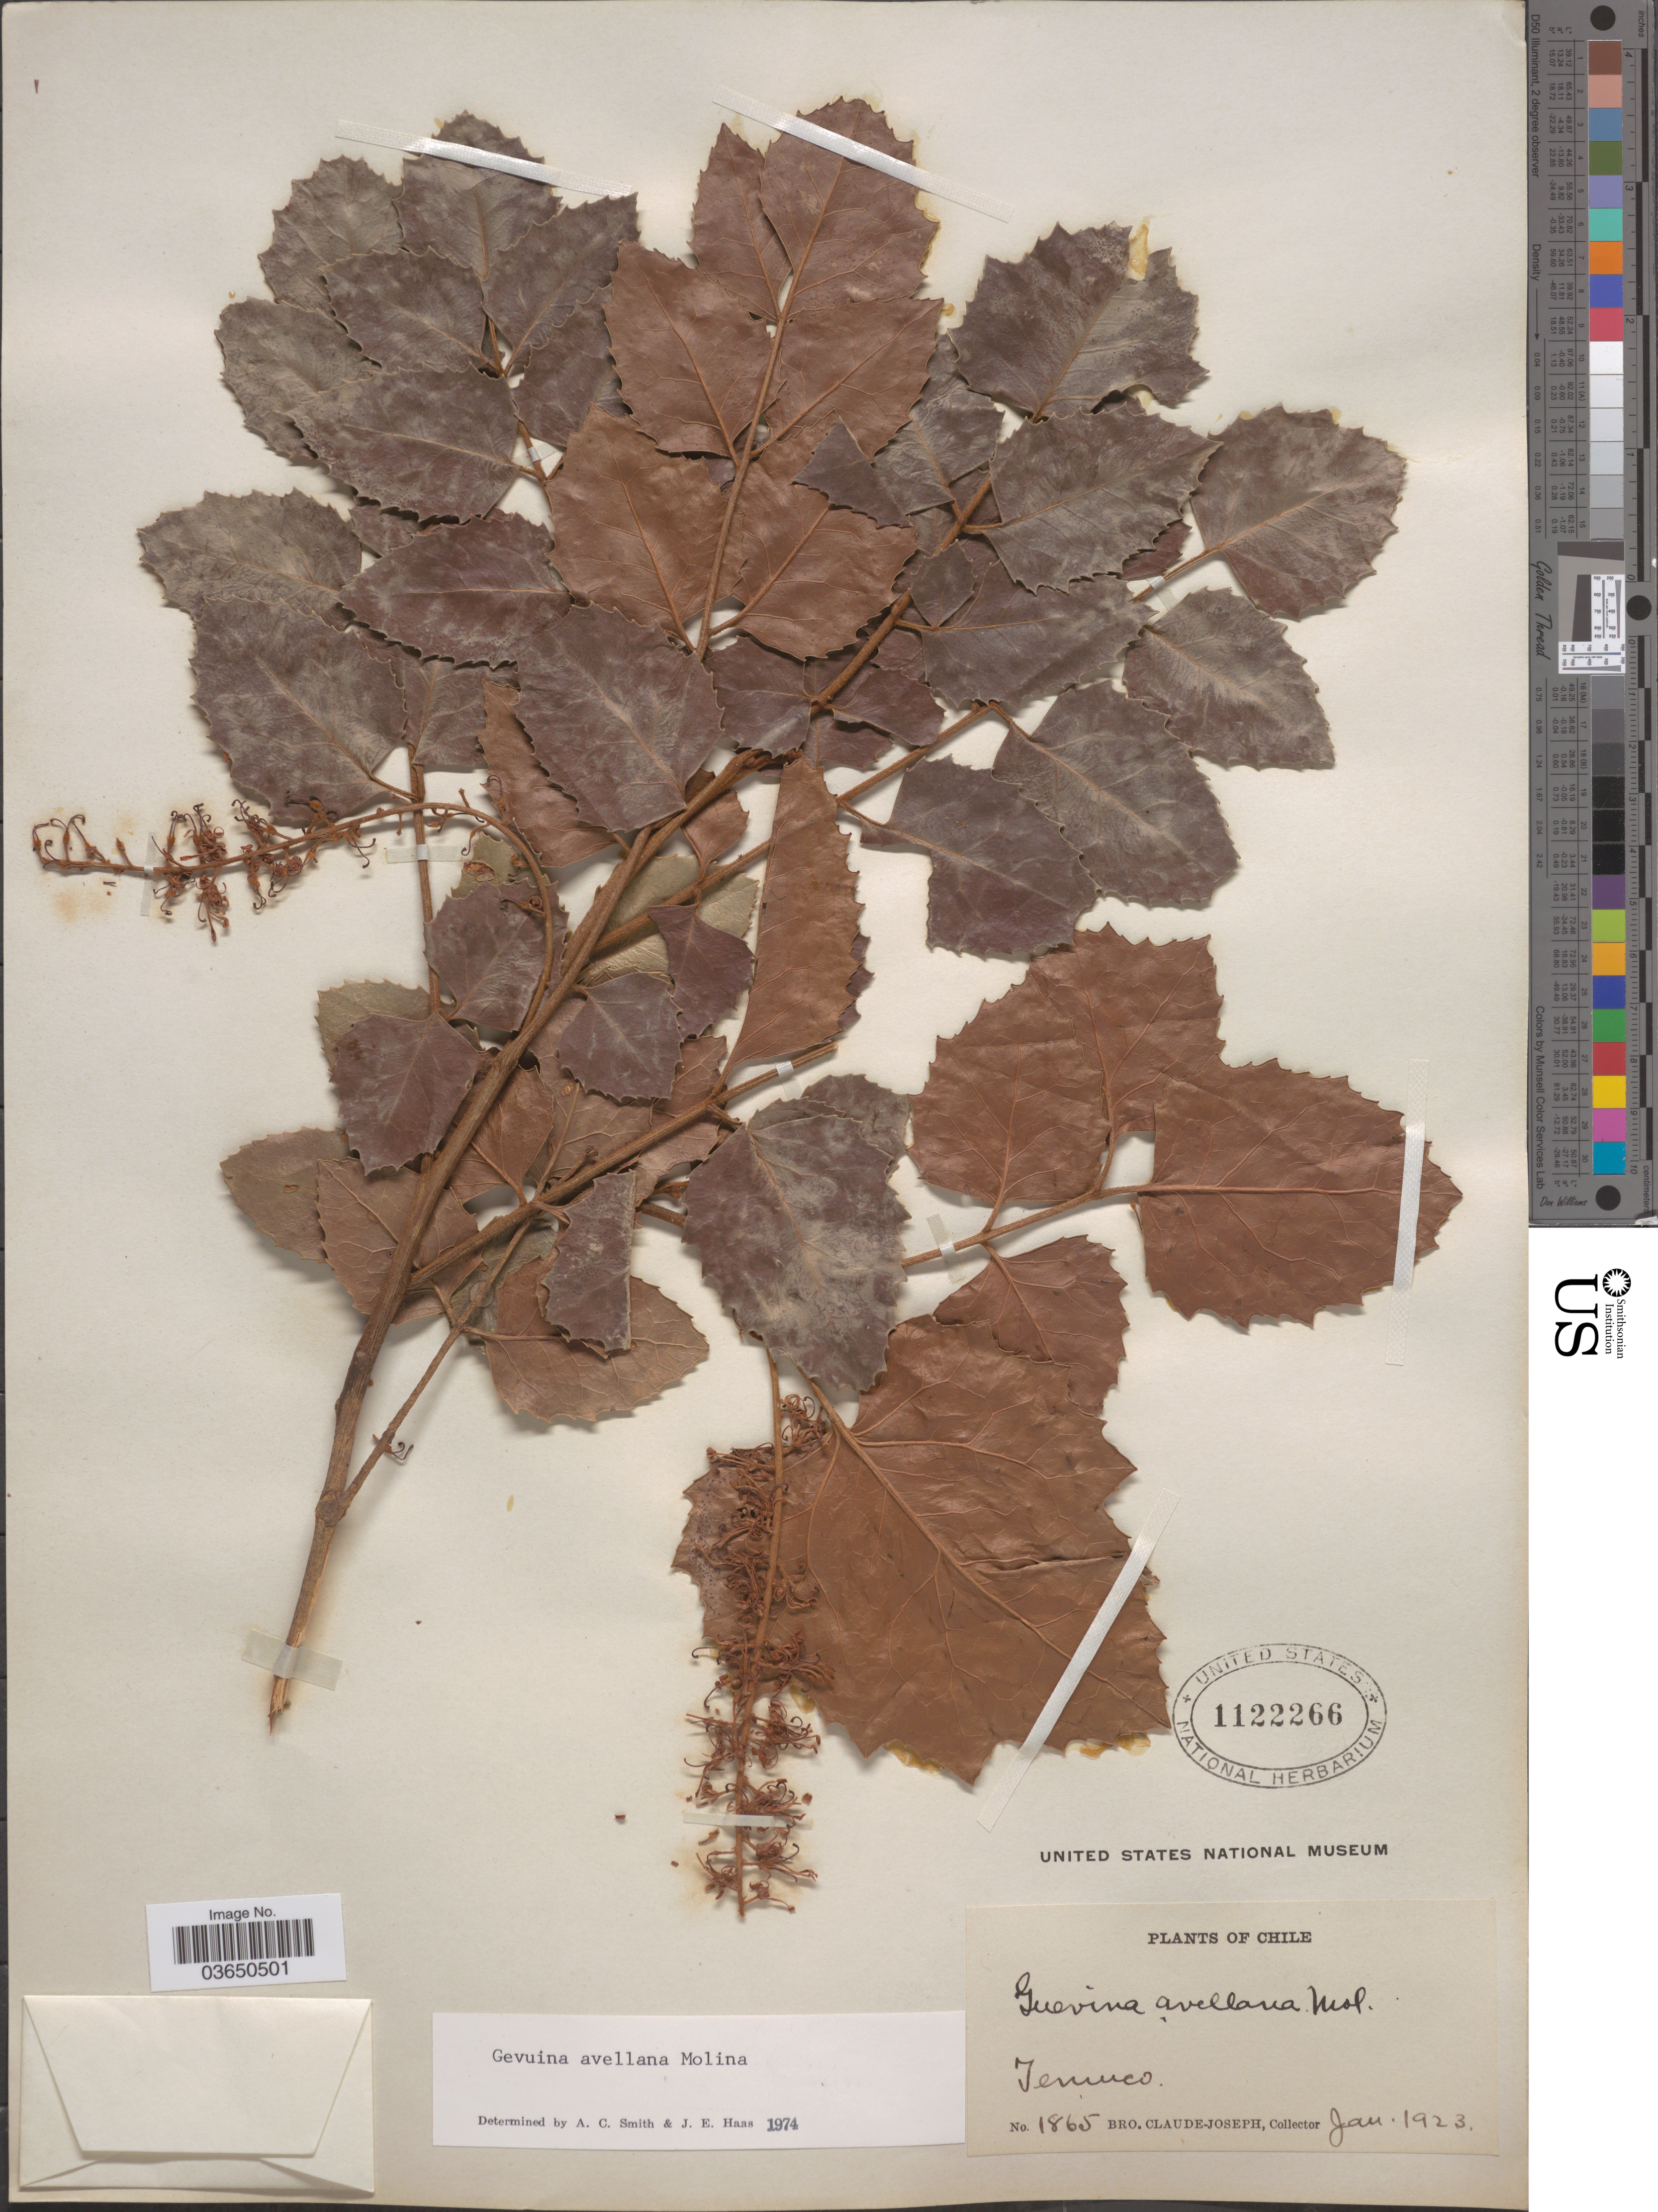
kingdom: Plantae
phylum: Tracheophyta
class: Magnoliopsida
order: Proteales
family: Proteaceae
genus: Gevuina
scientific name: Gevuina avellana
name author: Molina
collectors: Bro. Claude-Joseph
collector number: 1865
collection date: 1923-01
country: Chile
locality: Temuco.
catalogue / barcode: US 1122266